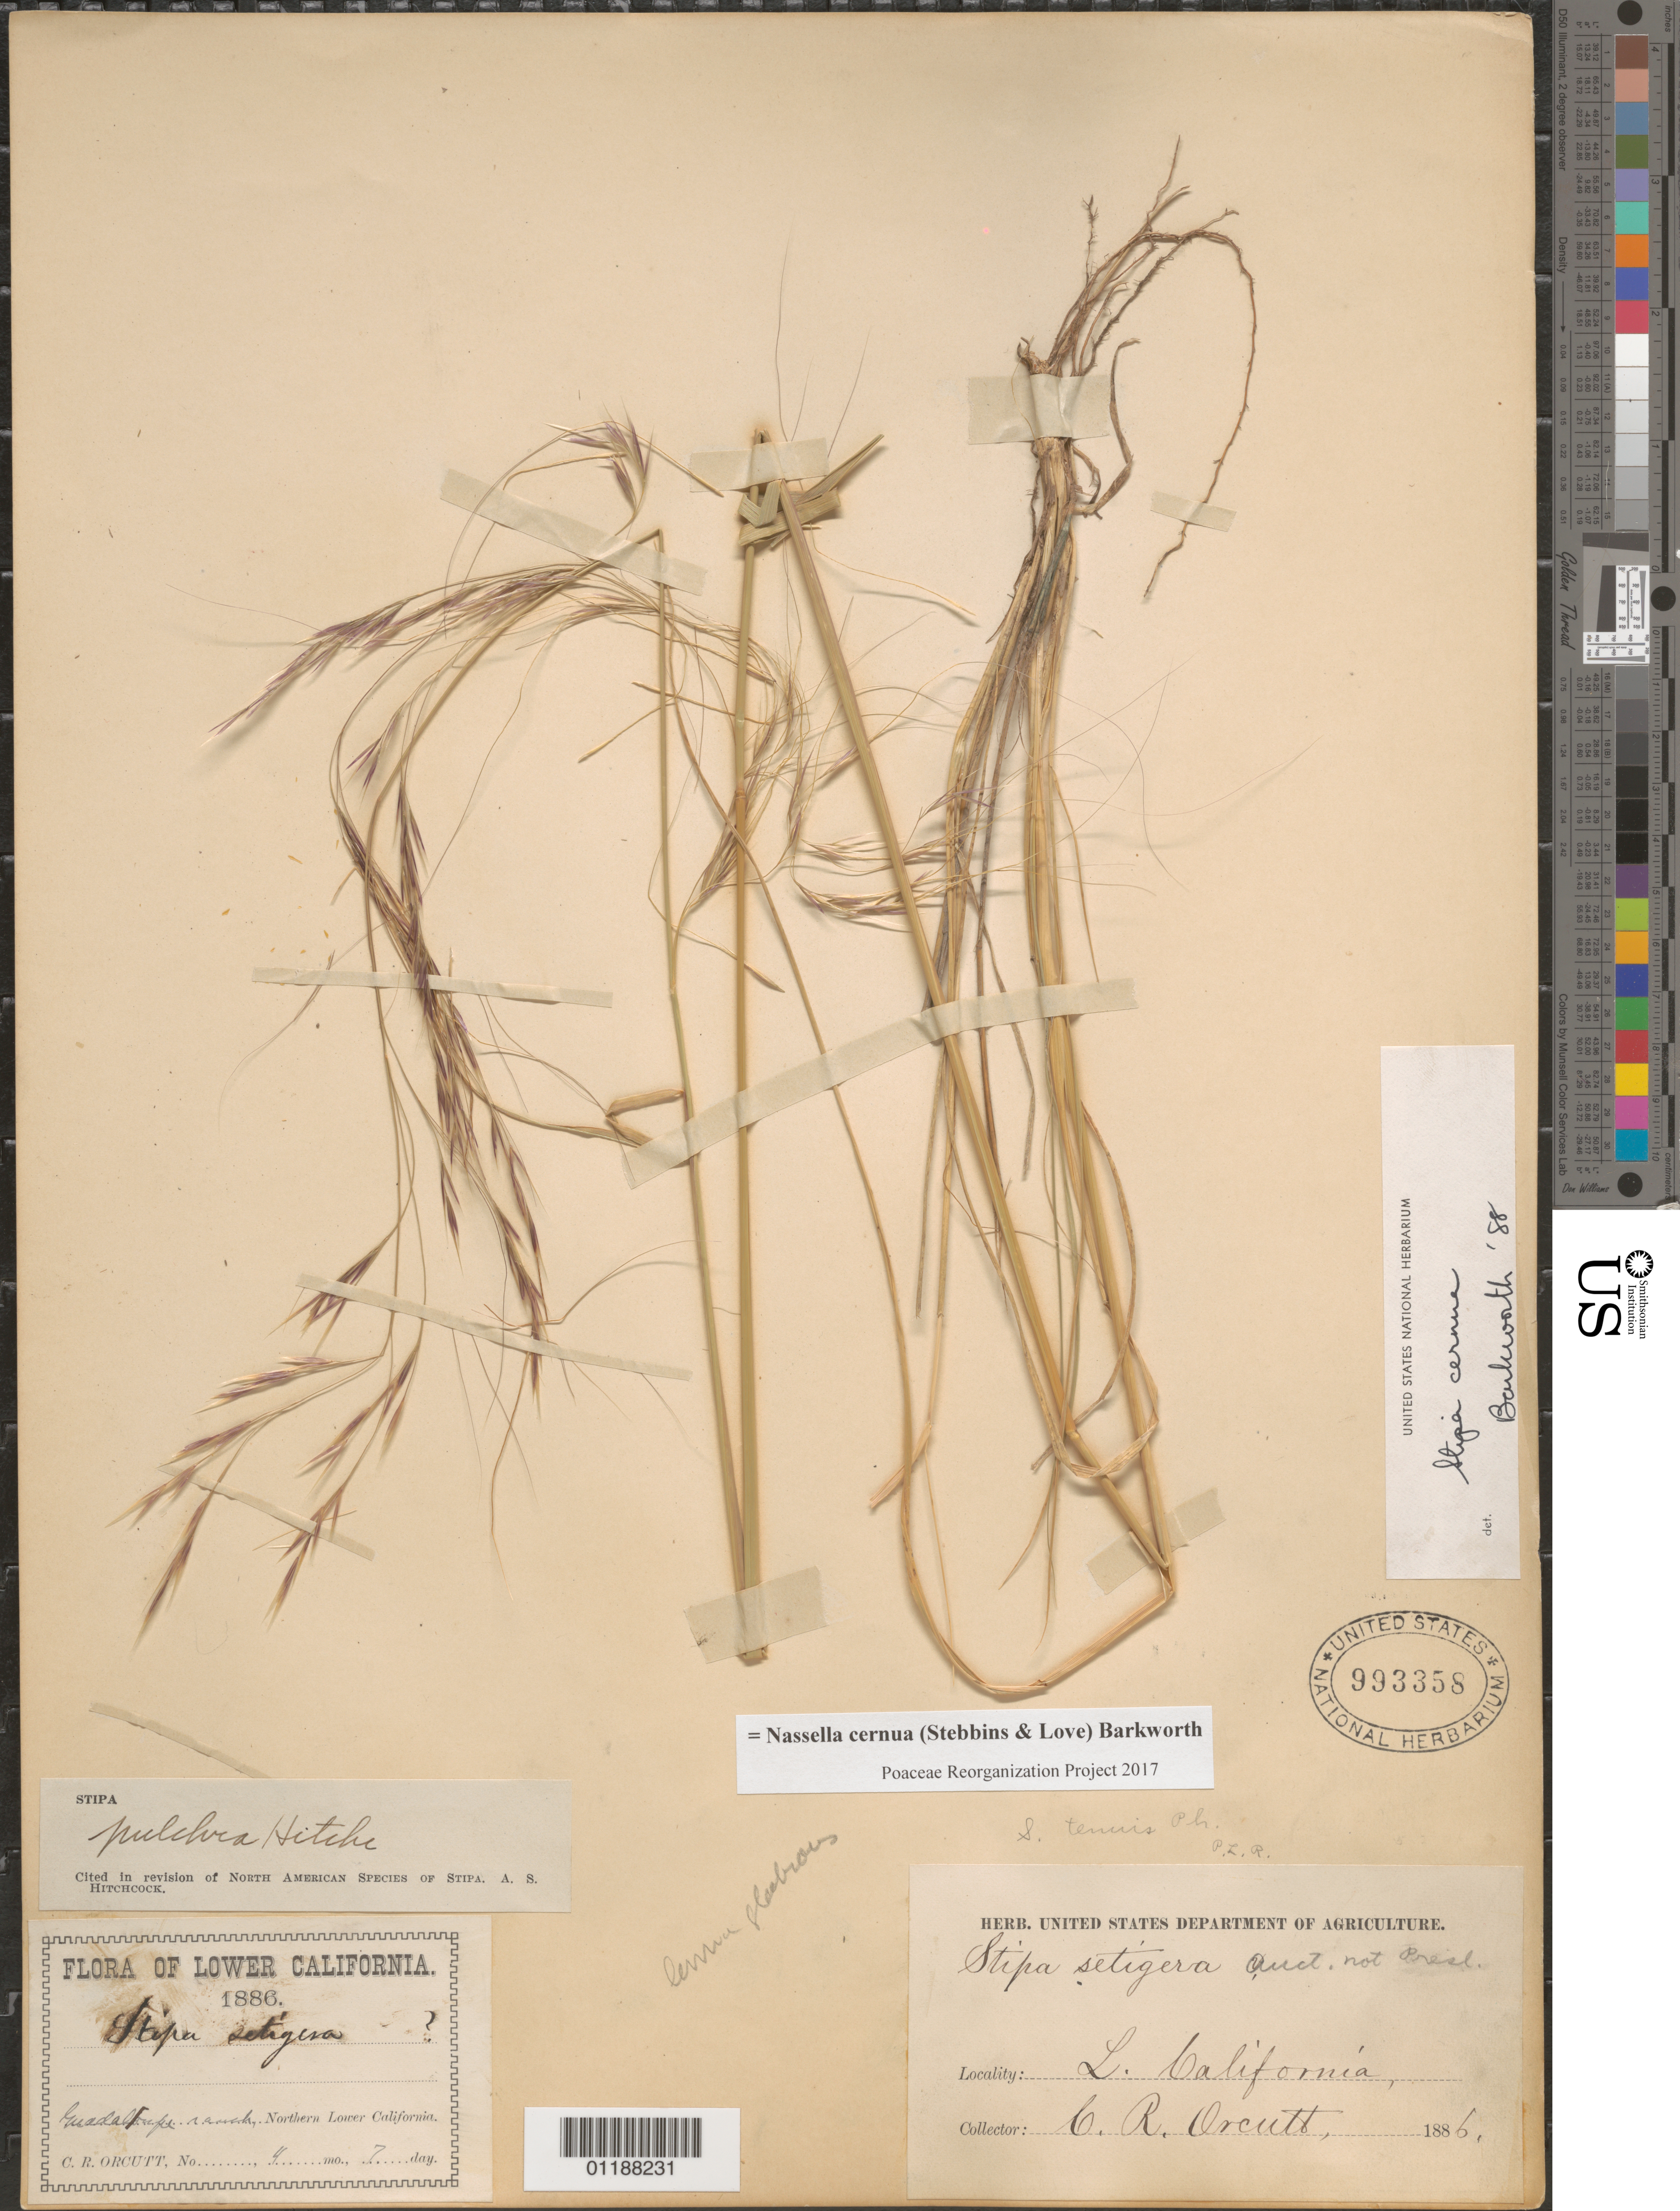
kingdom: Plantae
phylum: Tracheophyta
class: Liliopsida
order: Poales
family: Poaceae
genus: Nassella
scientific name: Nassella cernua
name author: (Stebbins & Love) Barkworth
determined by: Poaceae Reorganization Project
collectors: C. R. Orcutt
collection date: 1886-04-07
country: Mexico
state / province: Baja California Norte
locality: Guadaloupe Ranch, Northern Lower California.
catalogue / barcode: US 993358